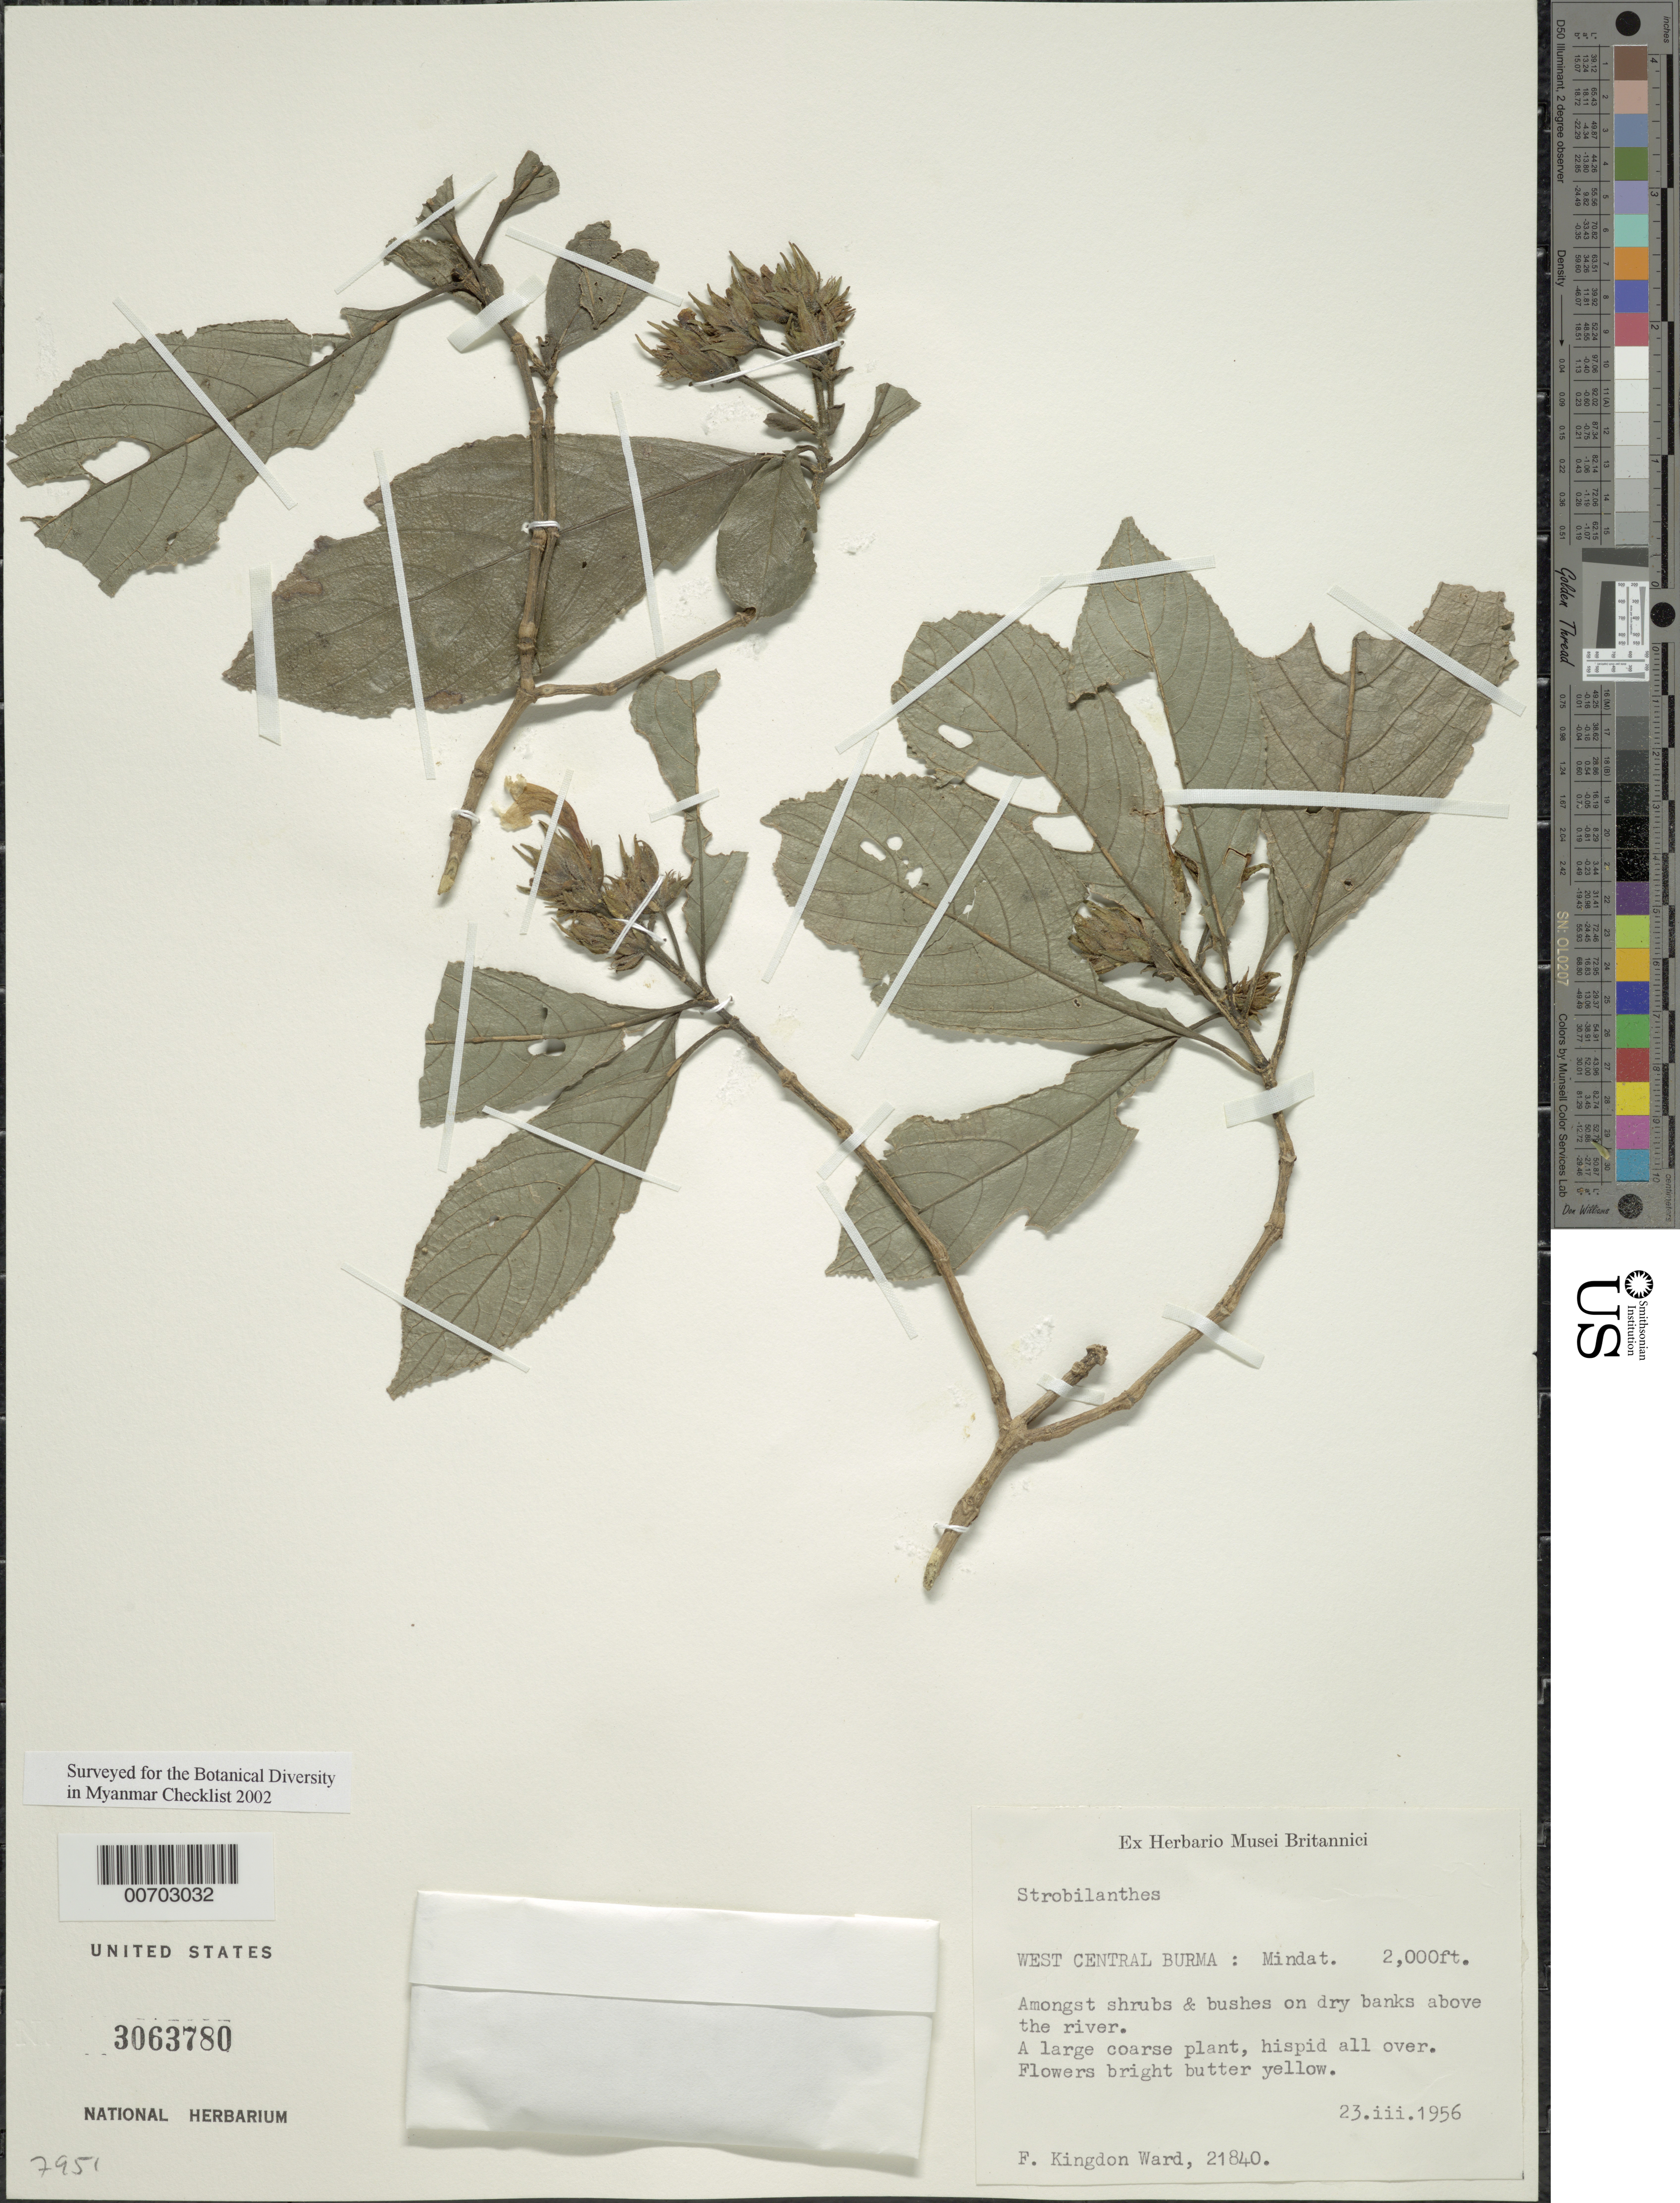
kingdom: Plantae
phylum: Tracheophyta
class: Magnoliopsida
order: Lamiales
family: Acanthaceae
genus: Strobilanthes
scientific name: Strobilanthes sp.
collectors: F. Kingdon Ward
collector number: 21840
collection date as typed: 23 Mar 1956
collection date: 1956-03-23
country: Myanmar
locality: Mindat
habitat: Dry banks above river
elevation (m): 610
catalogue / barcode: US 3063780